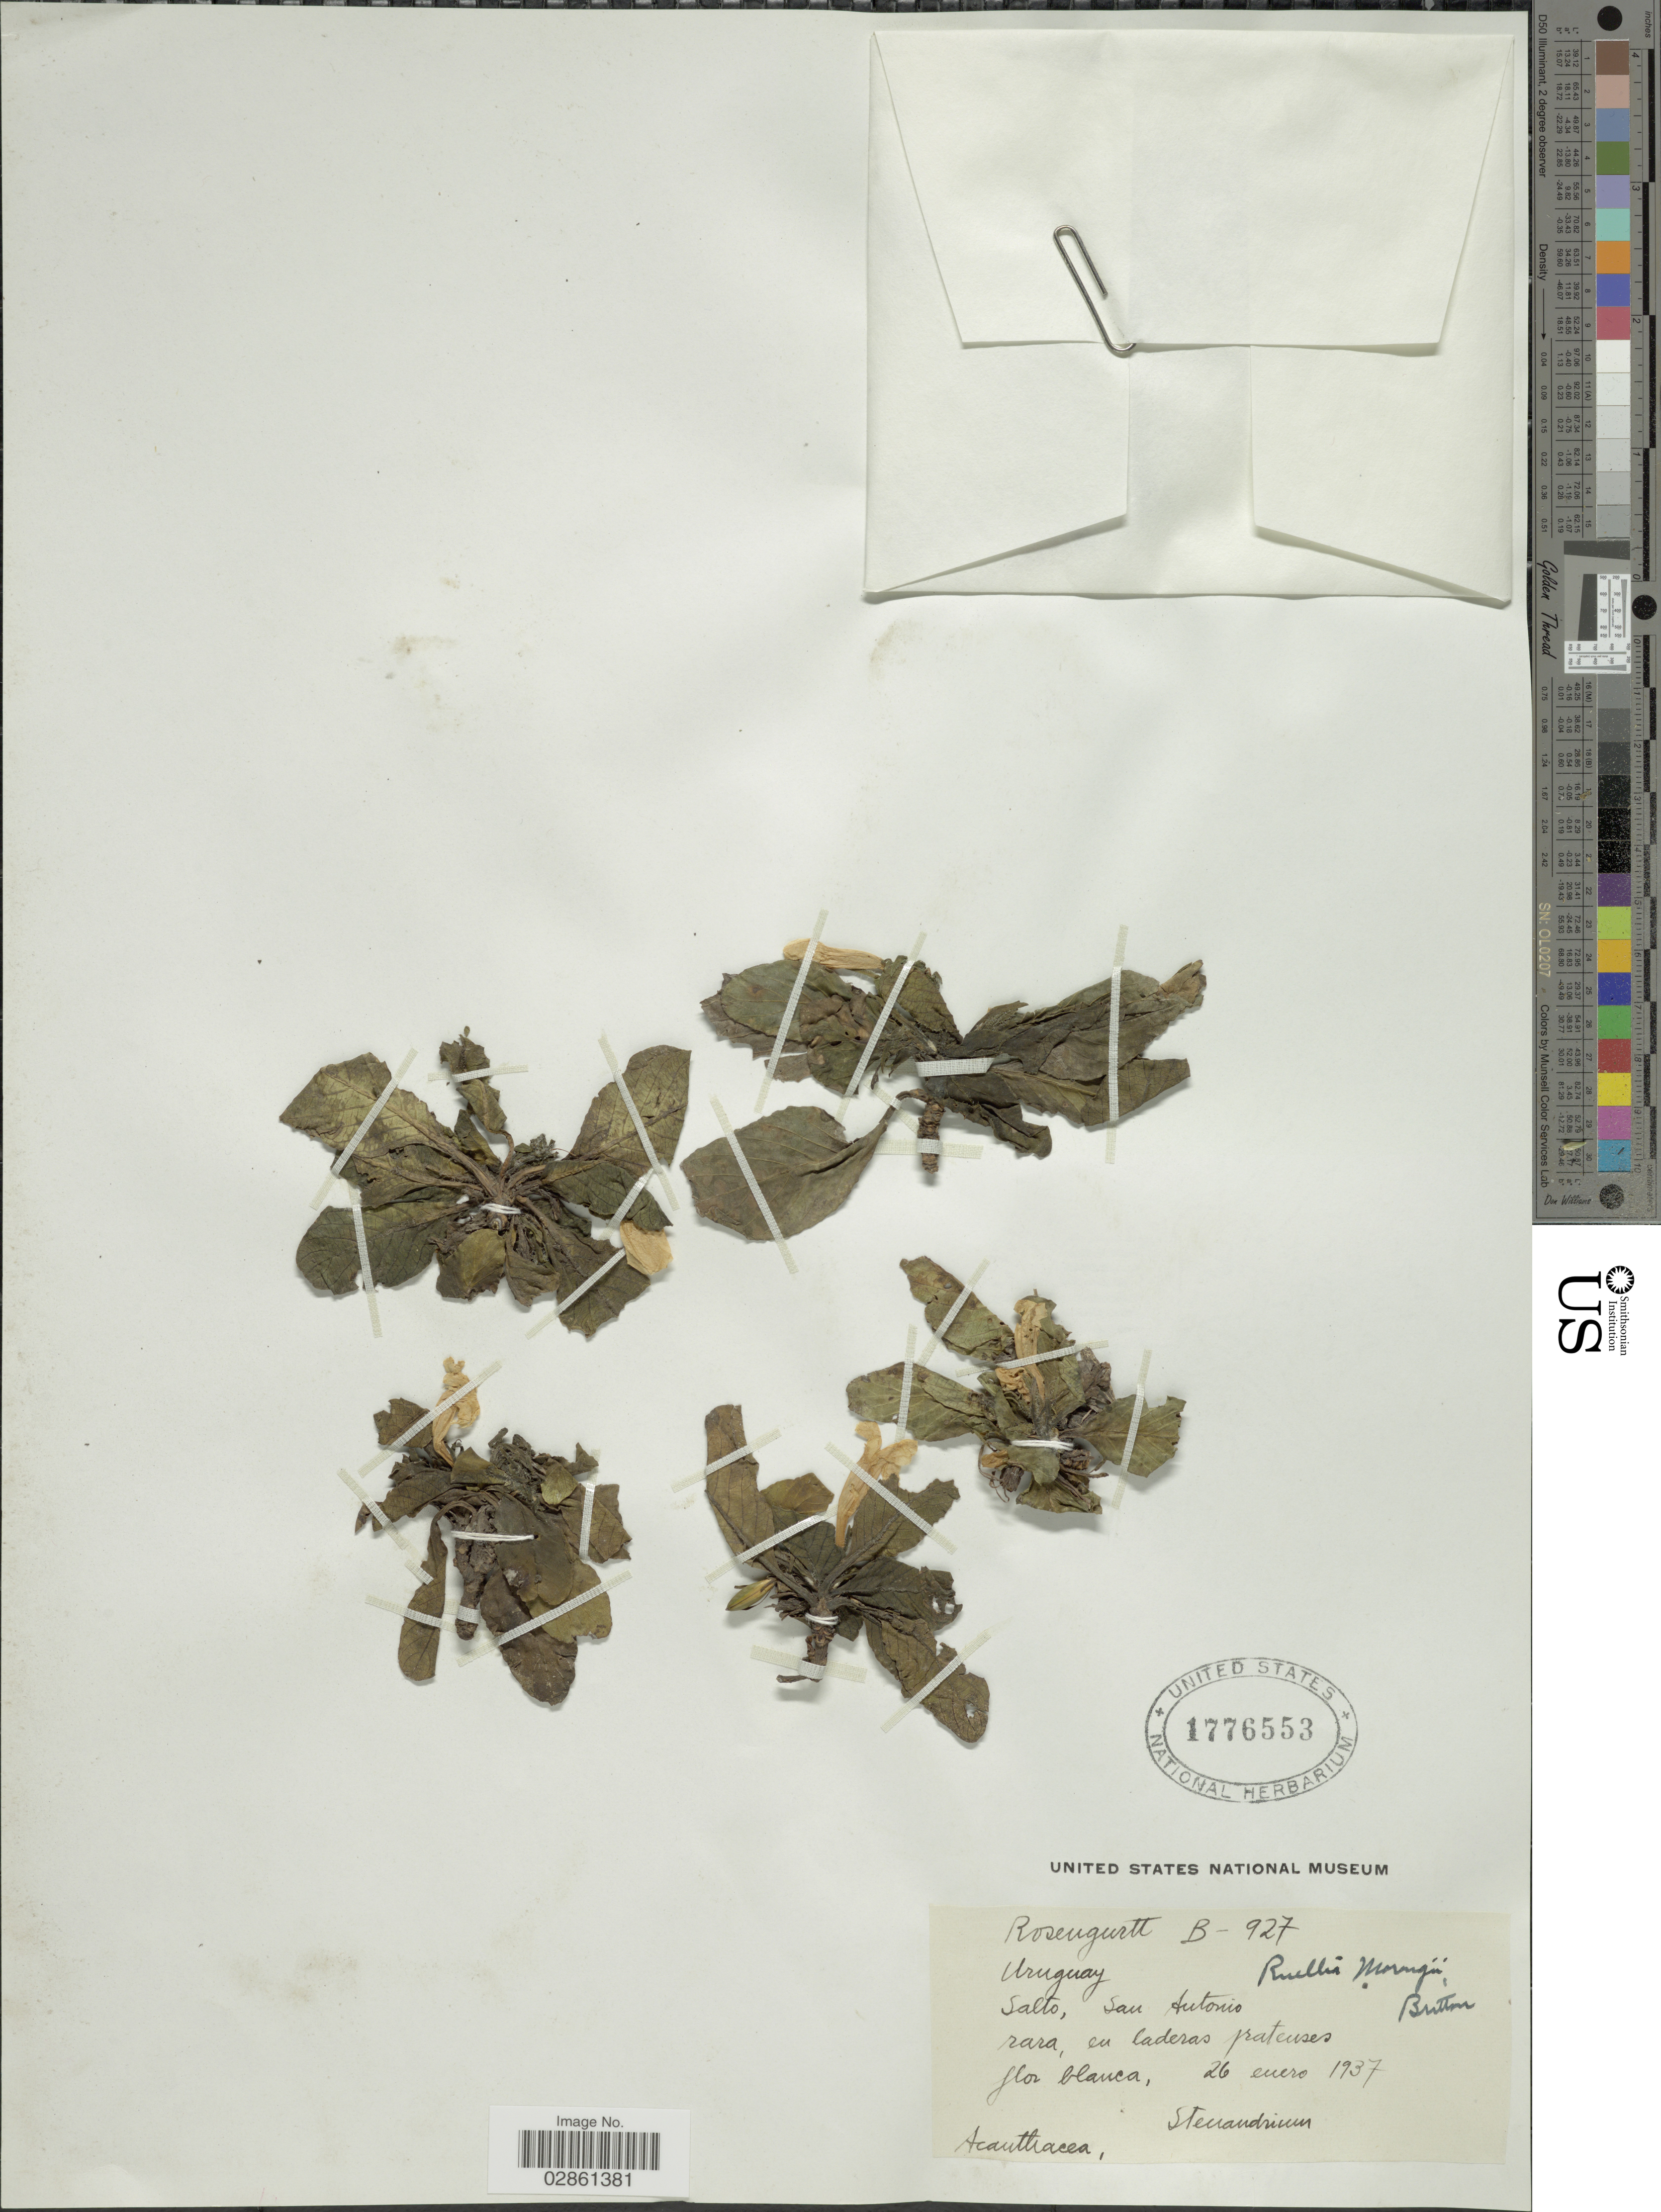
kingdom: Plantae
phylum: Tracheophyta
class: Magnoliopsida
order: Lamiales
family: Acanthaceae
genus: Ruellia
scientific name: Ruellia morongii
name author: Britton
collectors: Rosengurtt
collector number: B-927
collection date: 1937-01-26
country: Uruguay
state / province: Salto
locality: San Antonio.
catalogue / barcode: US 1776553